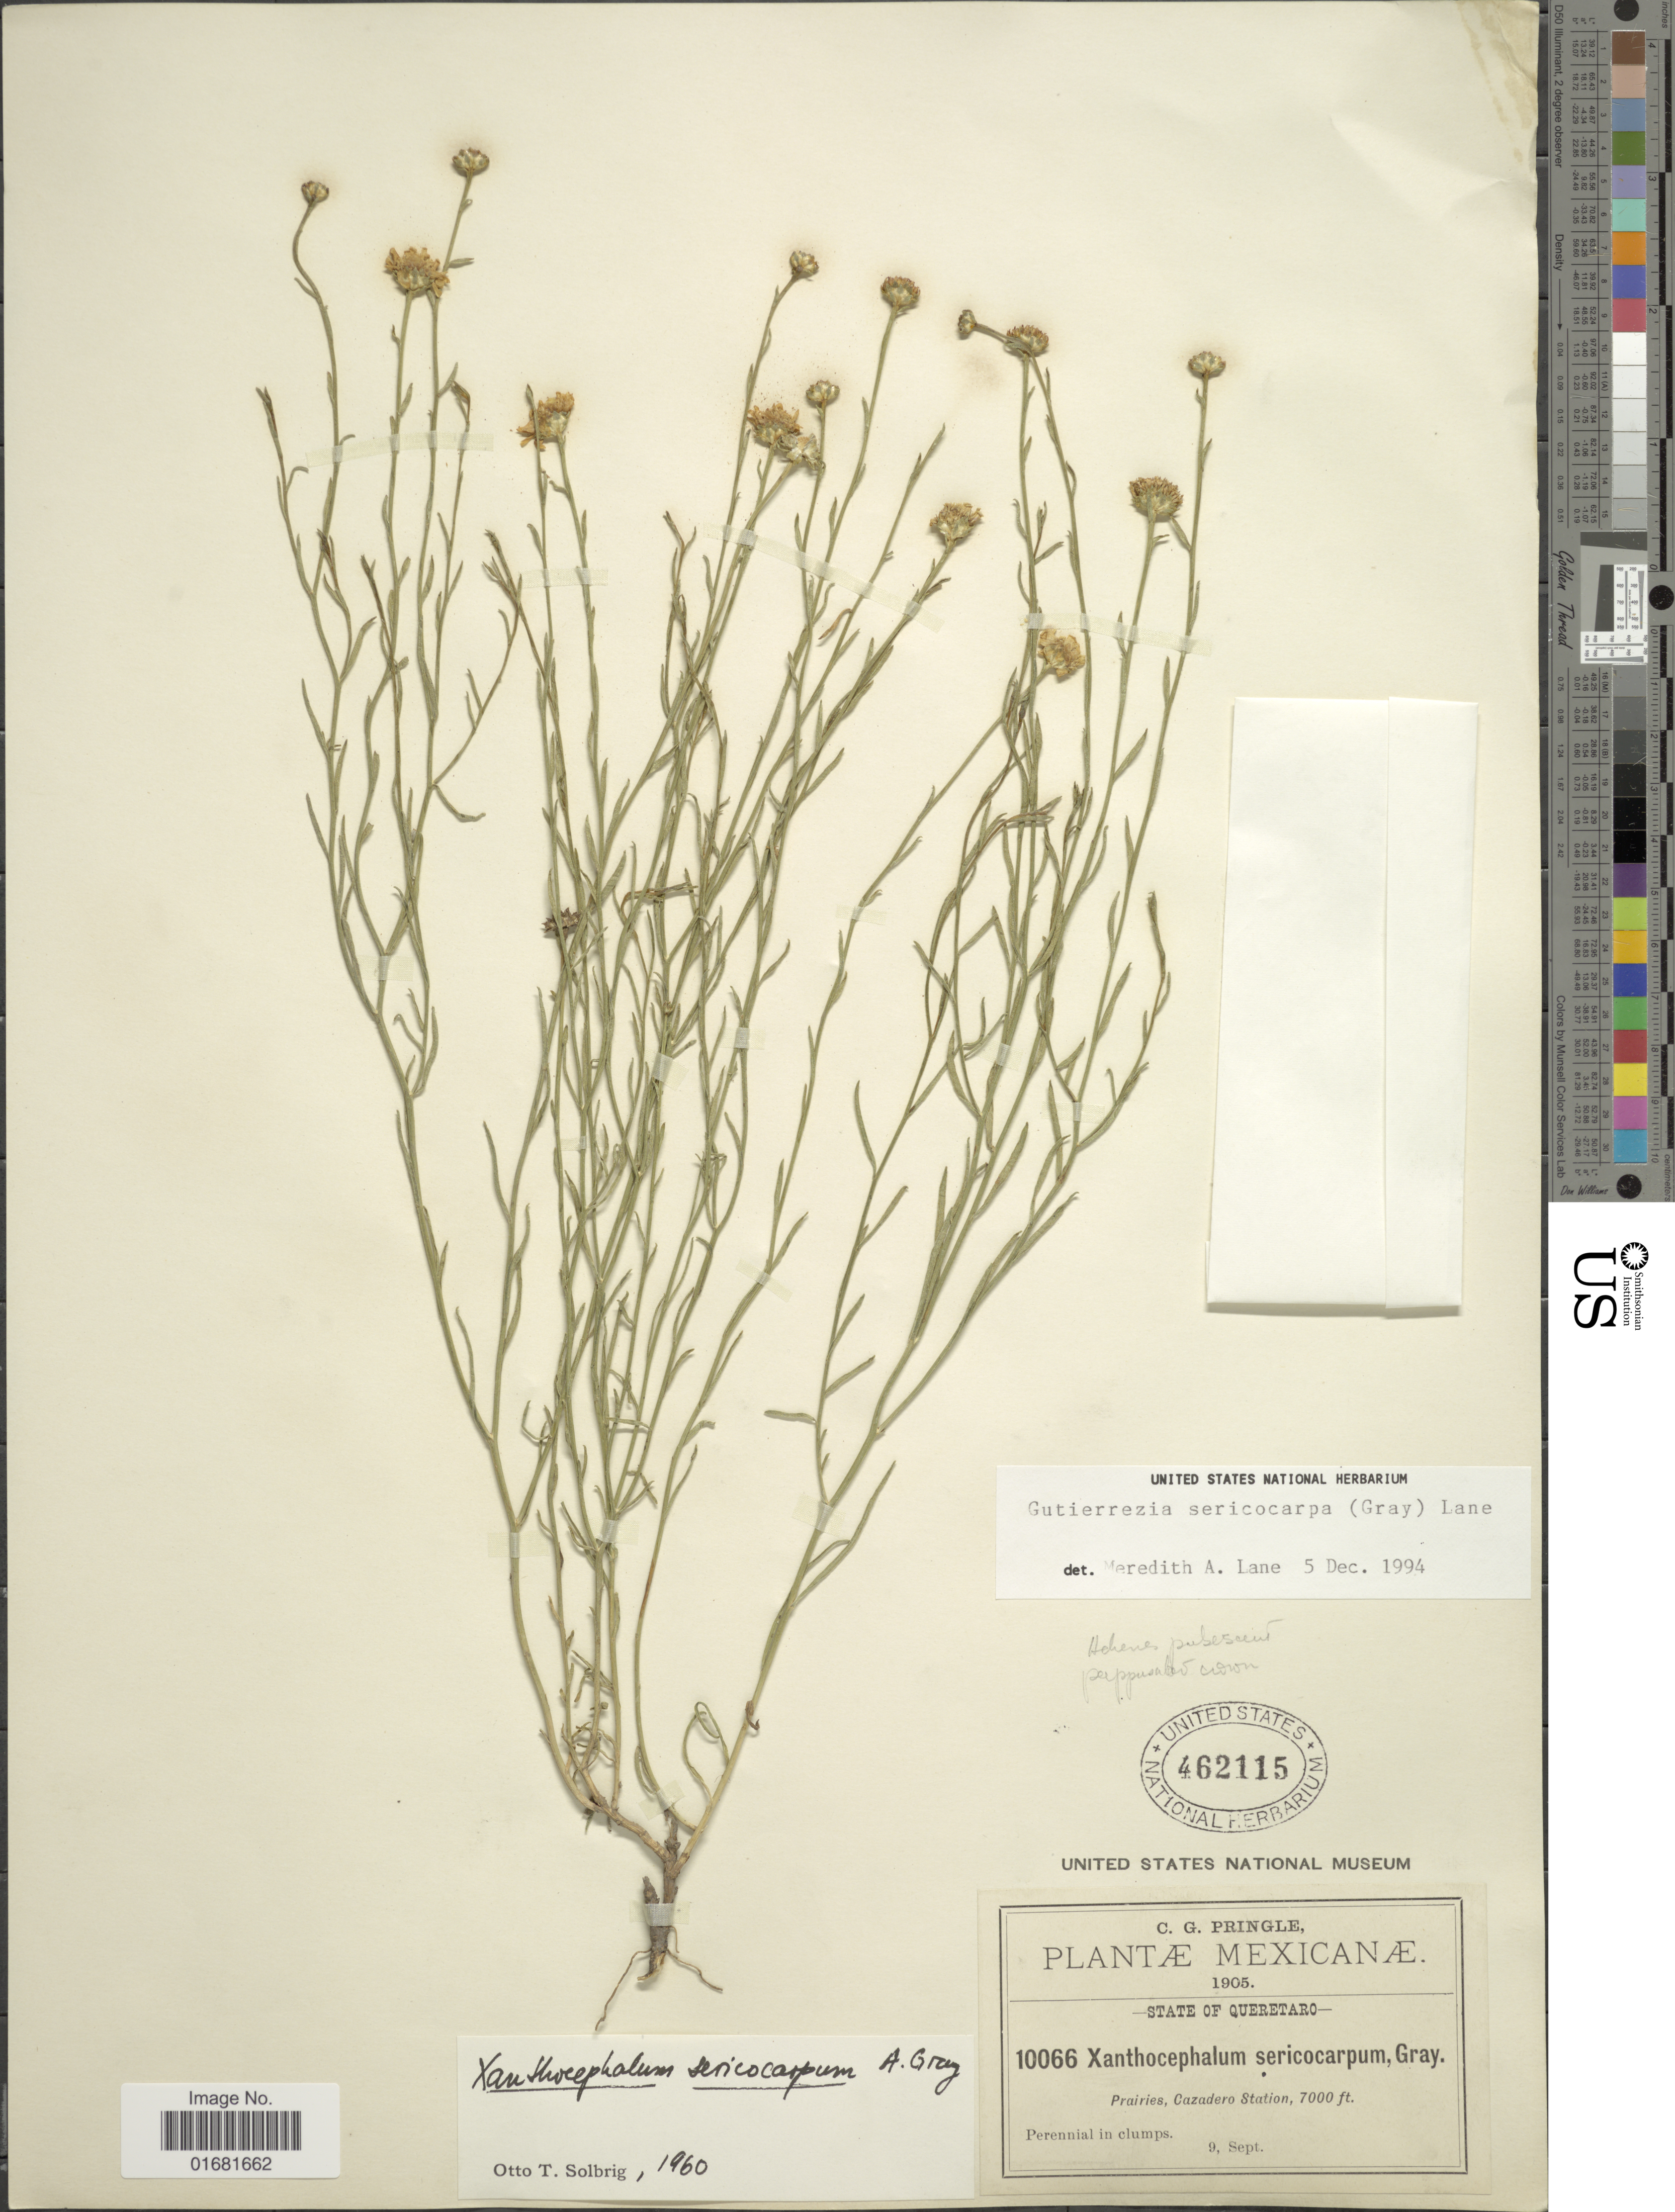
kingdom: Plantae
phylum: Tracheophyta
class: Magnoliopsida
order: Asterales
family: Asteraceae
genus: Gutierrezia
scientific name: Gutierrezia sericocarpa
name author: (A. Gray) M.A. Lane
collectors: C. G. Pringle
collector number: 10066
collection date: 1905-09-09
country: Mexico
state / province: Querétaro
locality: Prairies, Cazadero Station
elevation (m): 2134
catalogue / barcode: US 462115